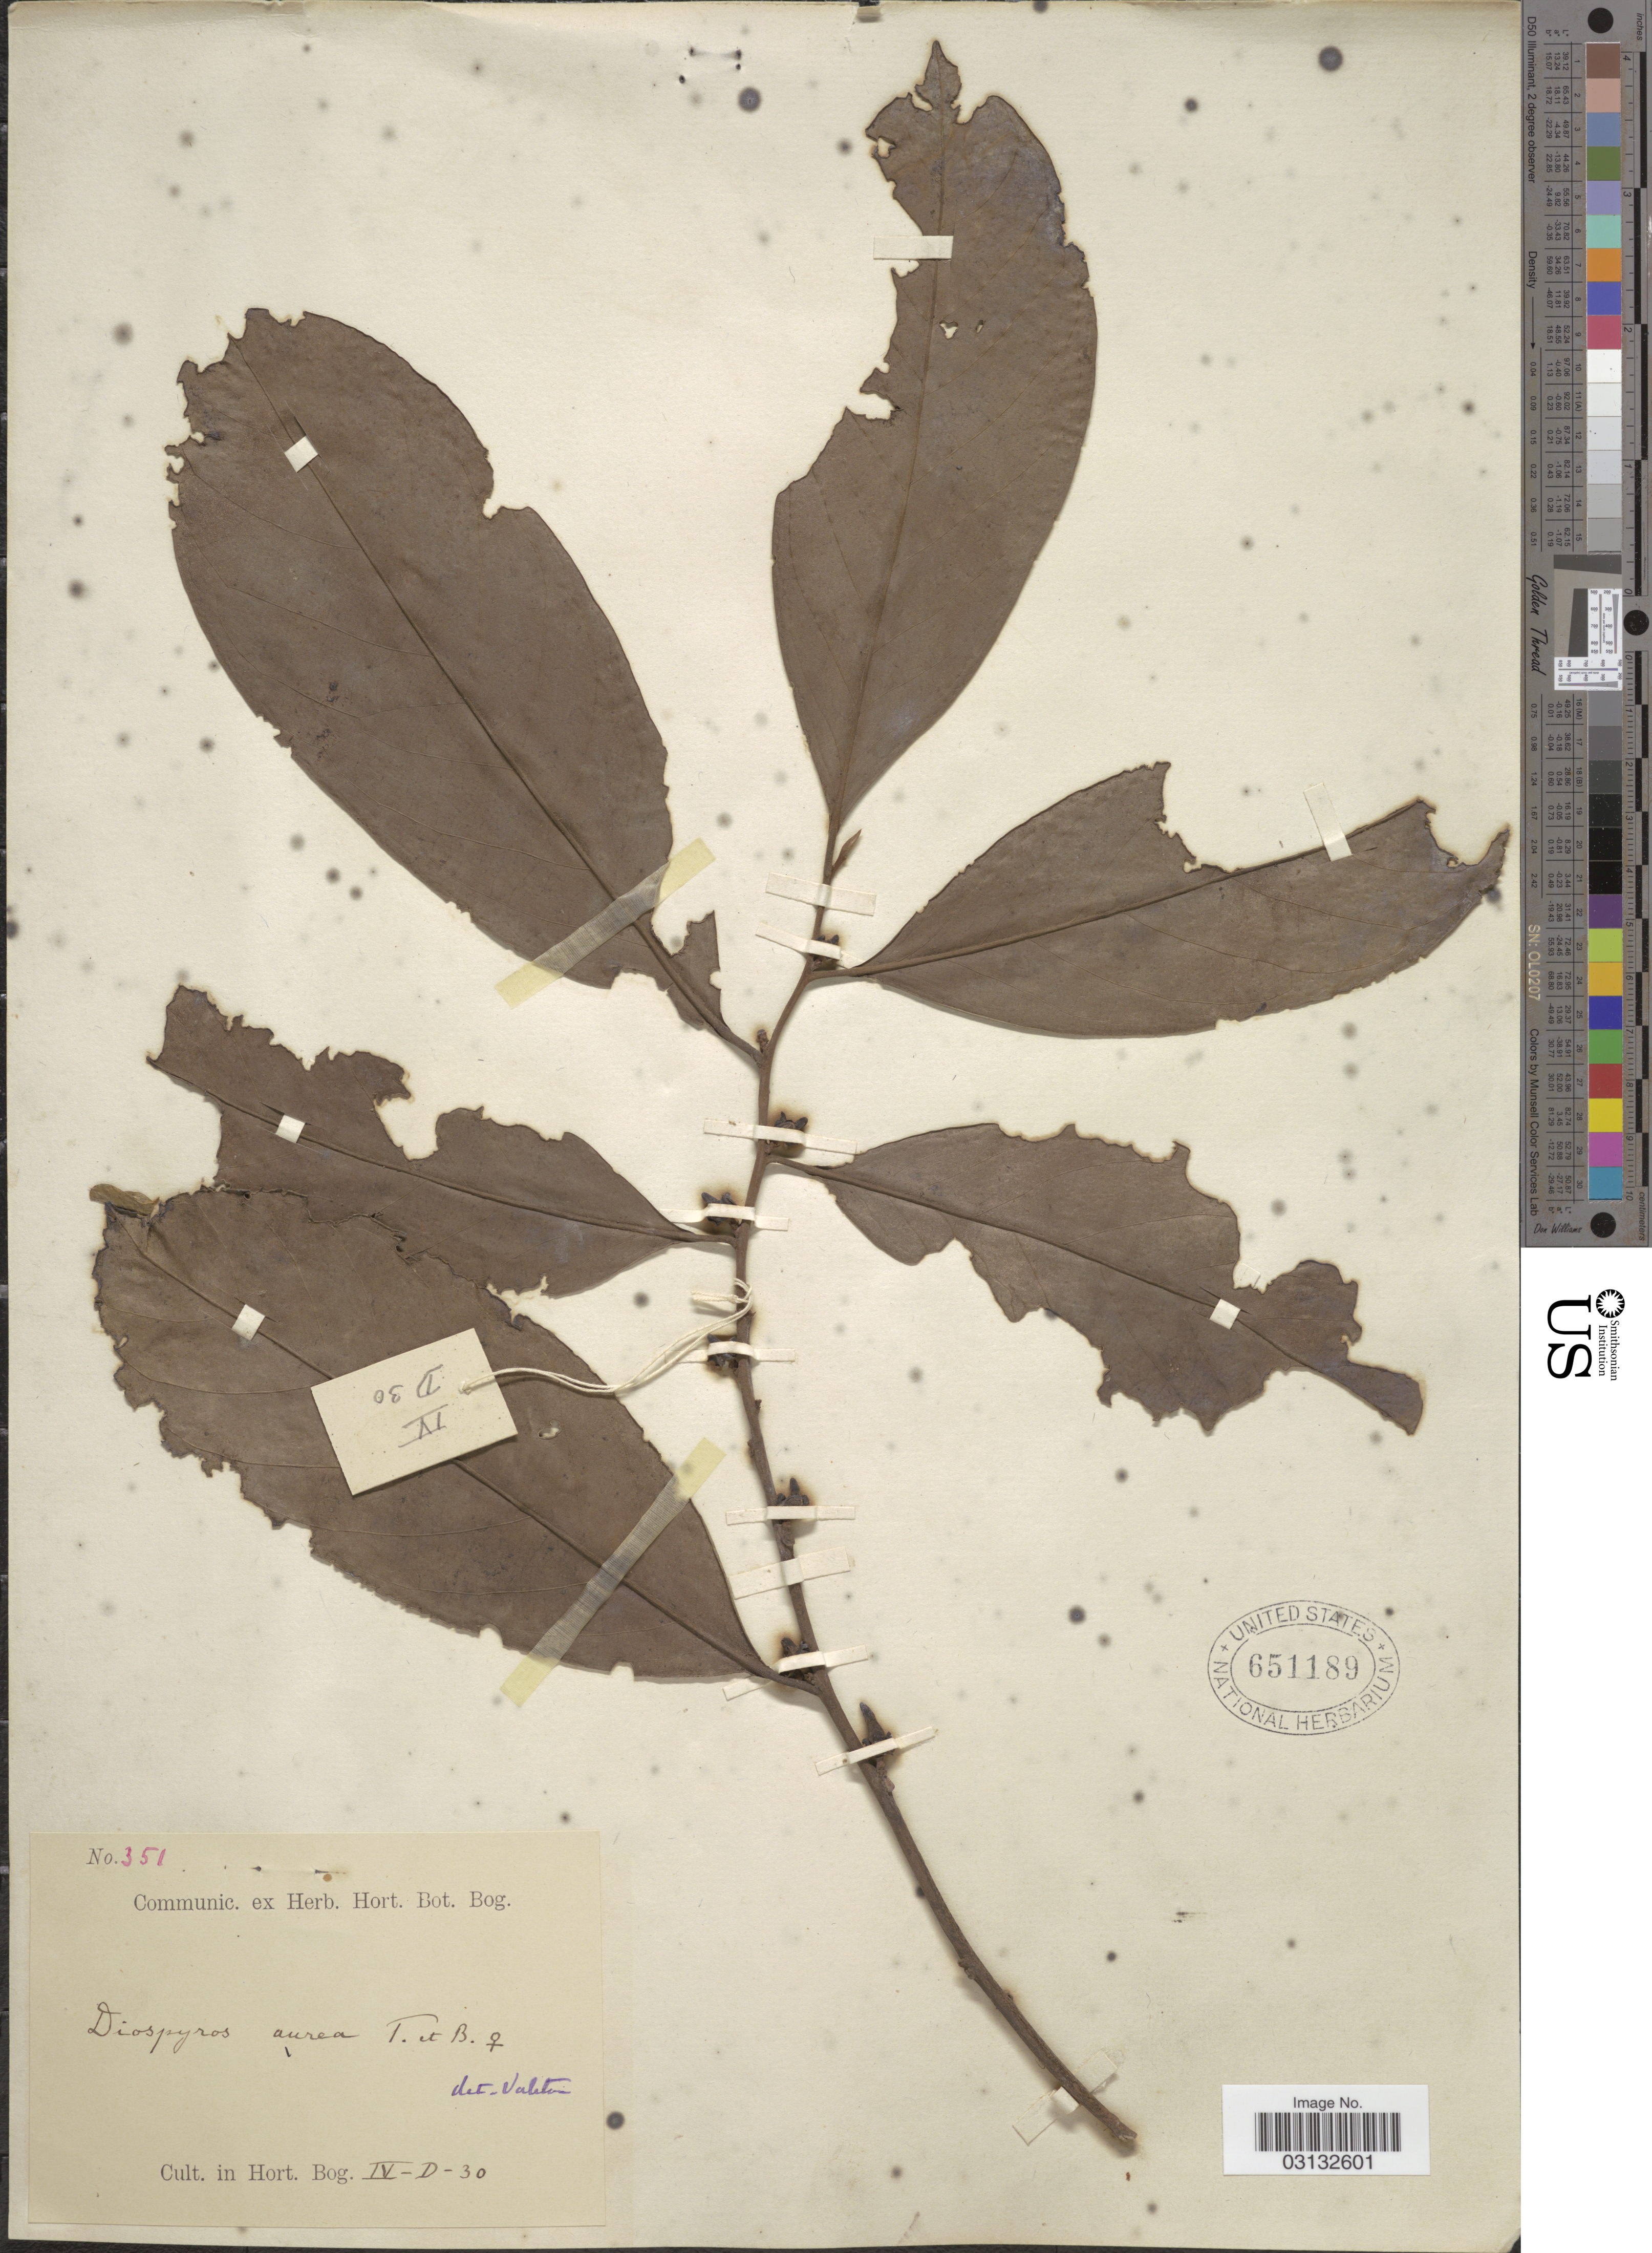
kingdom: Plantae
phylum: Tracheophyta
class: Magnoliopsida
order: Ericales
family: Ebenaceae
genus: Diospyros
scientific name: Diospyros aurea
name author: Teijsm. & Binn.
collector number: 351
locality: Cult. in Hort. Bog. IV-D-30.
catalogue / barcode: US 651189